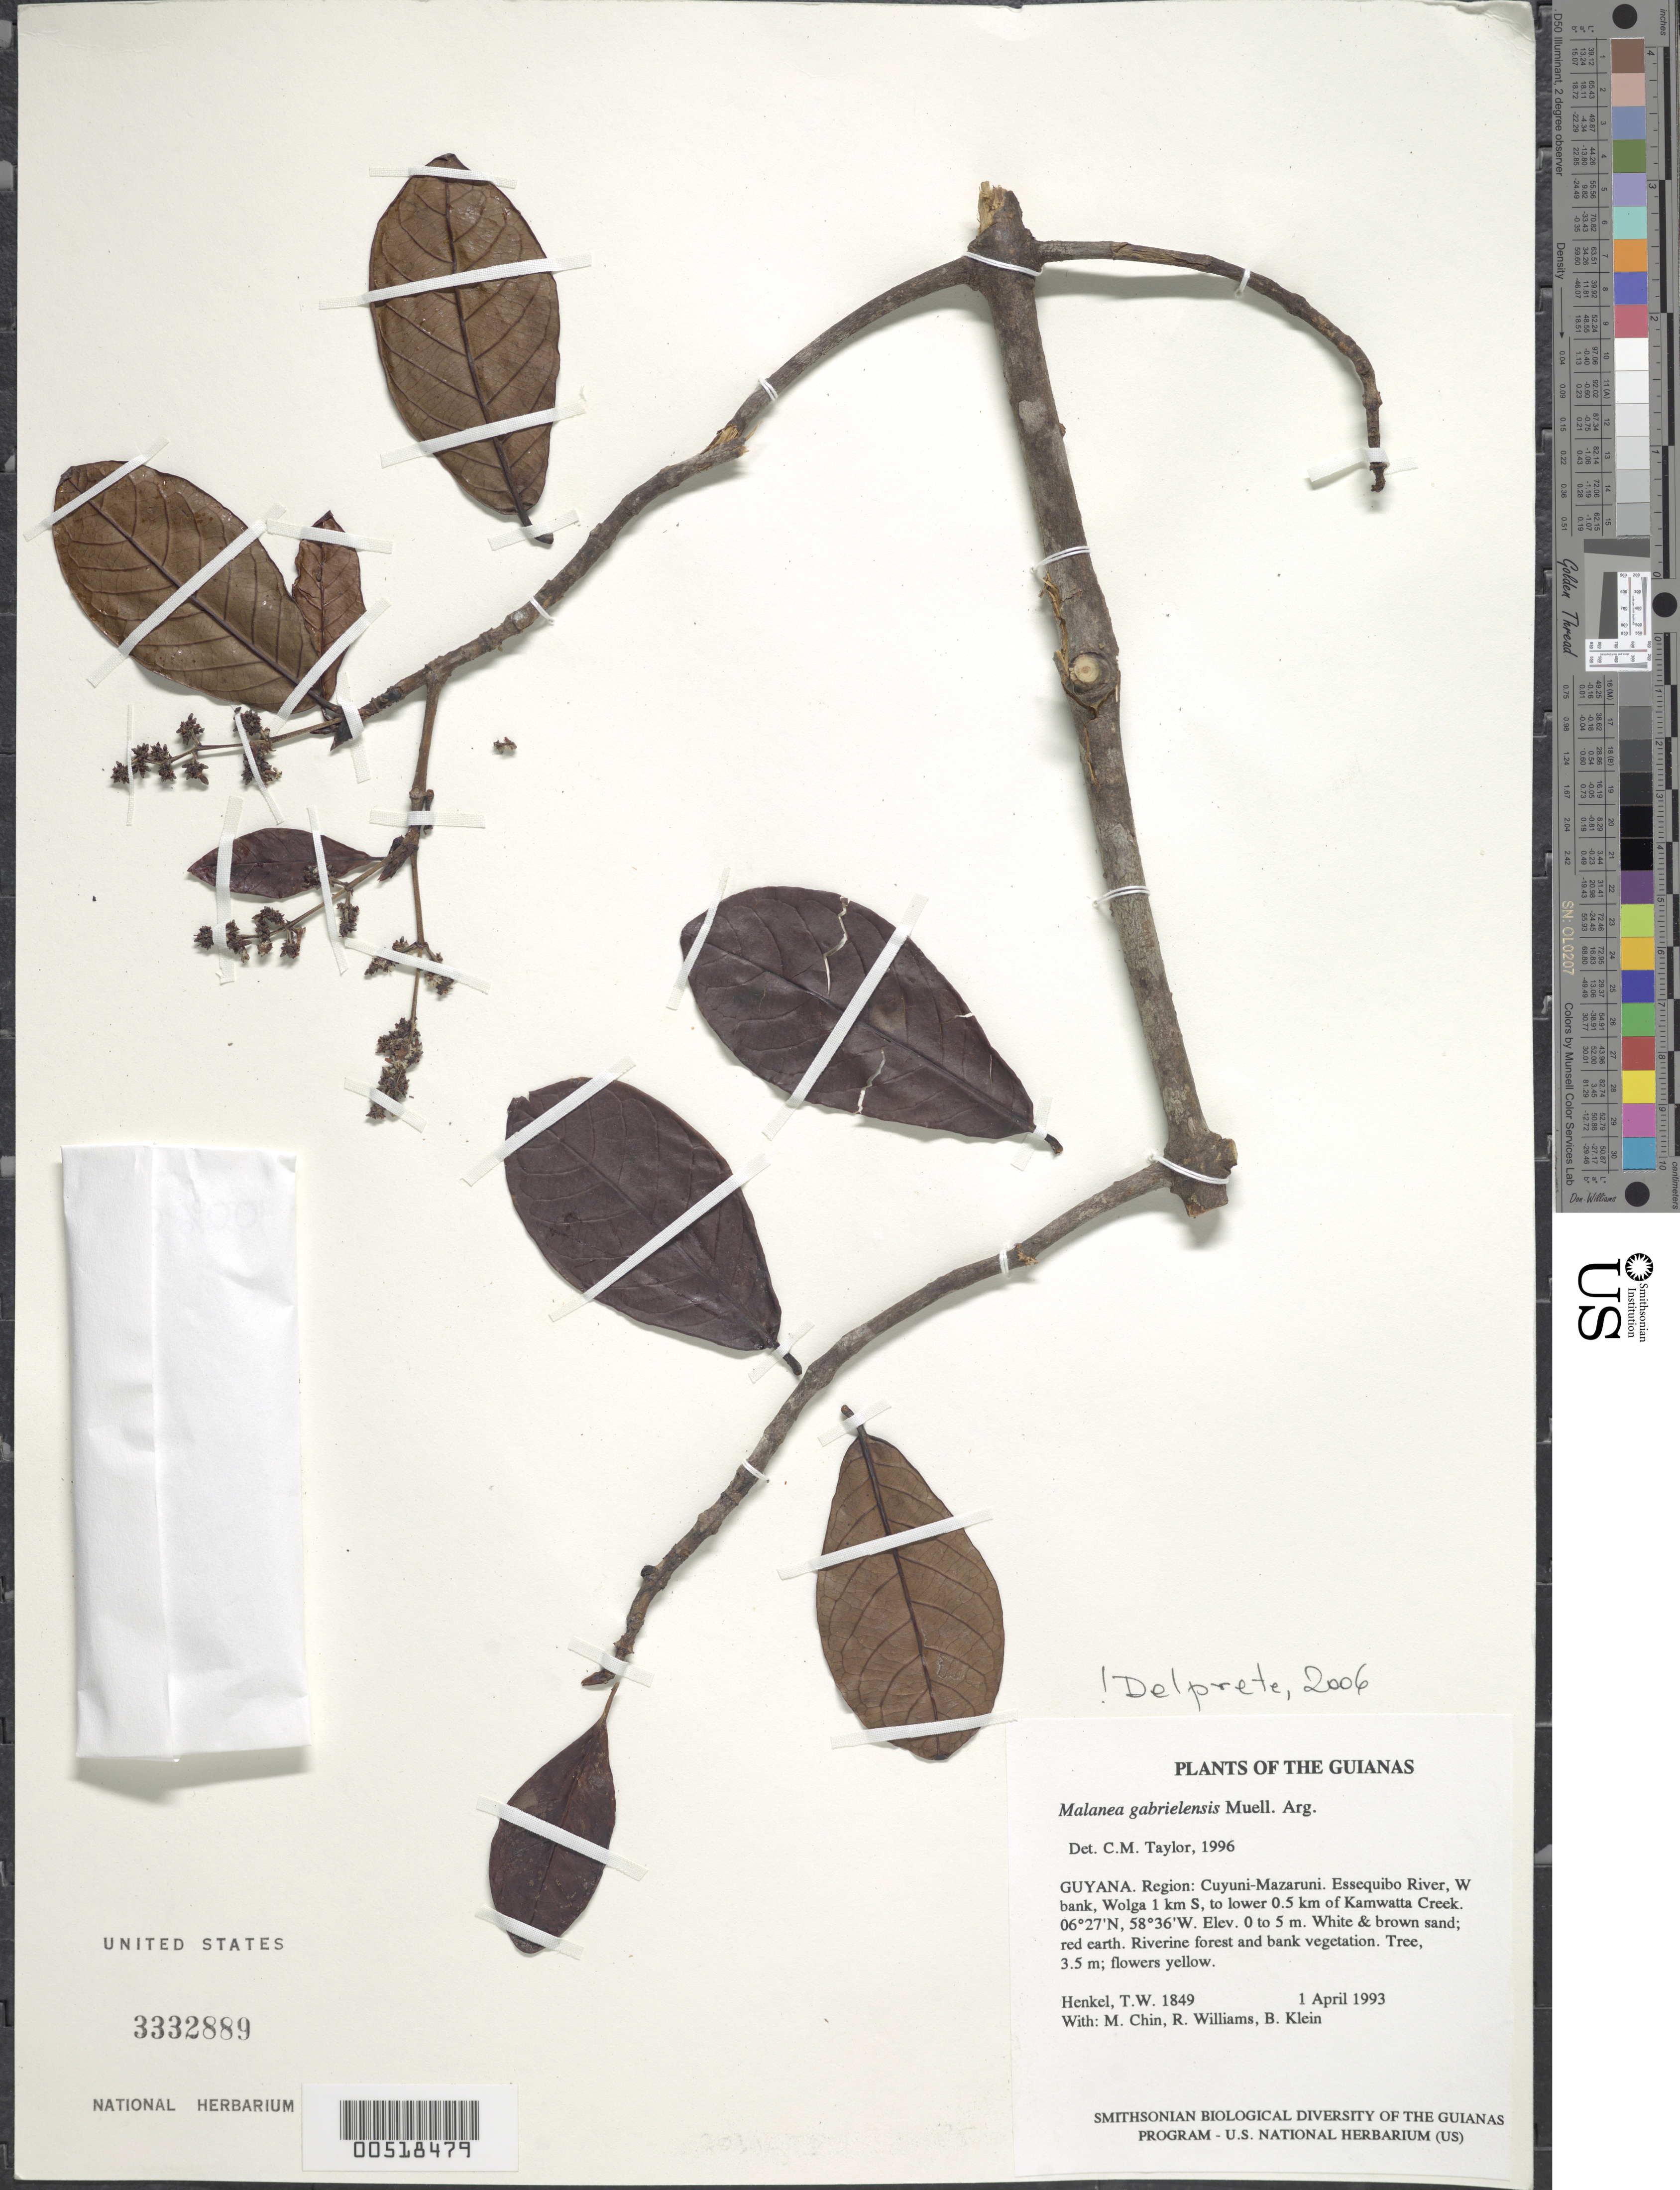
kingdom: Plantae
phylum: Tracheophyta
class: Magnoliopsida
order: Gentianales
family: Rubiaceae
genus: Malanea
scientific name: Malanea gabrielensis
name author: Müll. Arg.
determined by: Delprete, P. G., Herb. de Guyane Cay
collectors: T. Henkel, M. Chin, R. Williams & B. Klein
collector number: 1849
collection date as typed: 1 April 1993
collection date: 1993-04-01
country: Guyana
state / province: Cuyuni-Mazaruni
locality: Essequibo River, W bank, Wolga 1 km S, to lower 0.5 km of Kamwatta Creek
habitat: White & brown sand; red earth. Riverine forest and bank vegetation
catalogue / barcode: US 3332889